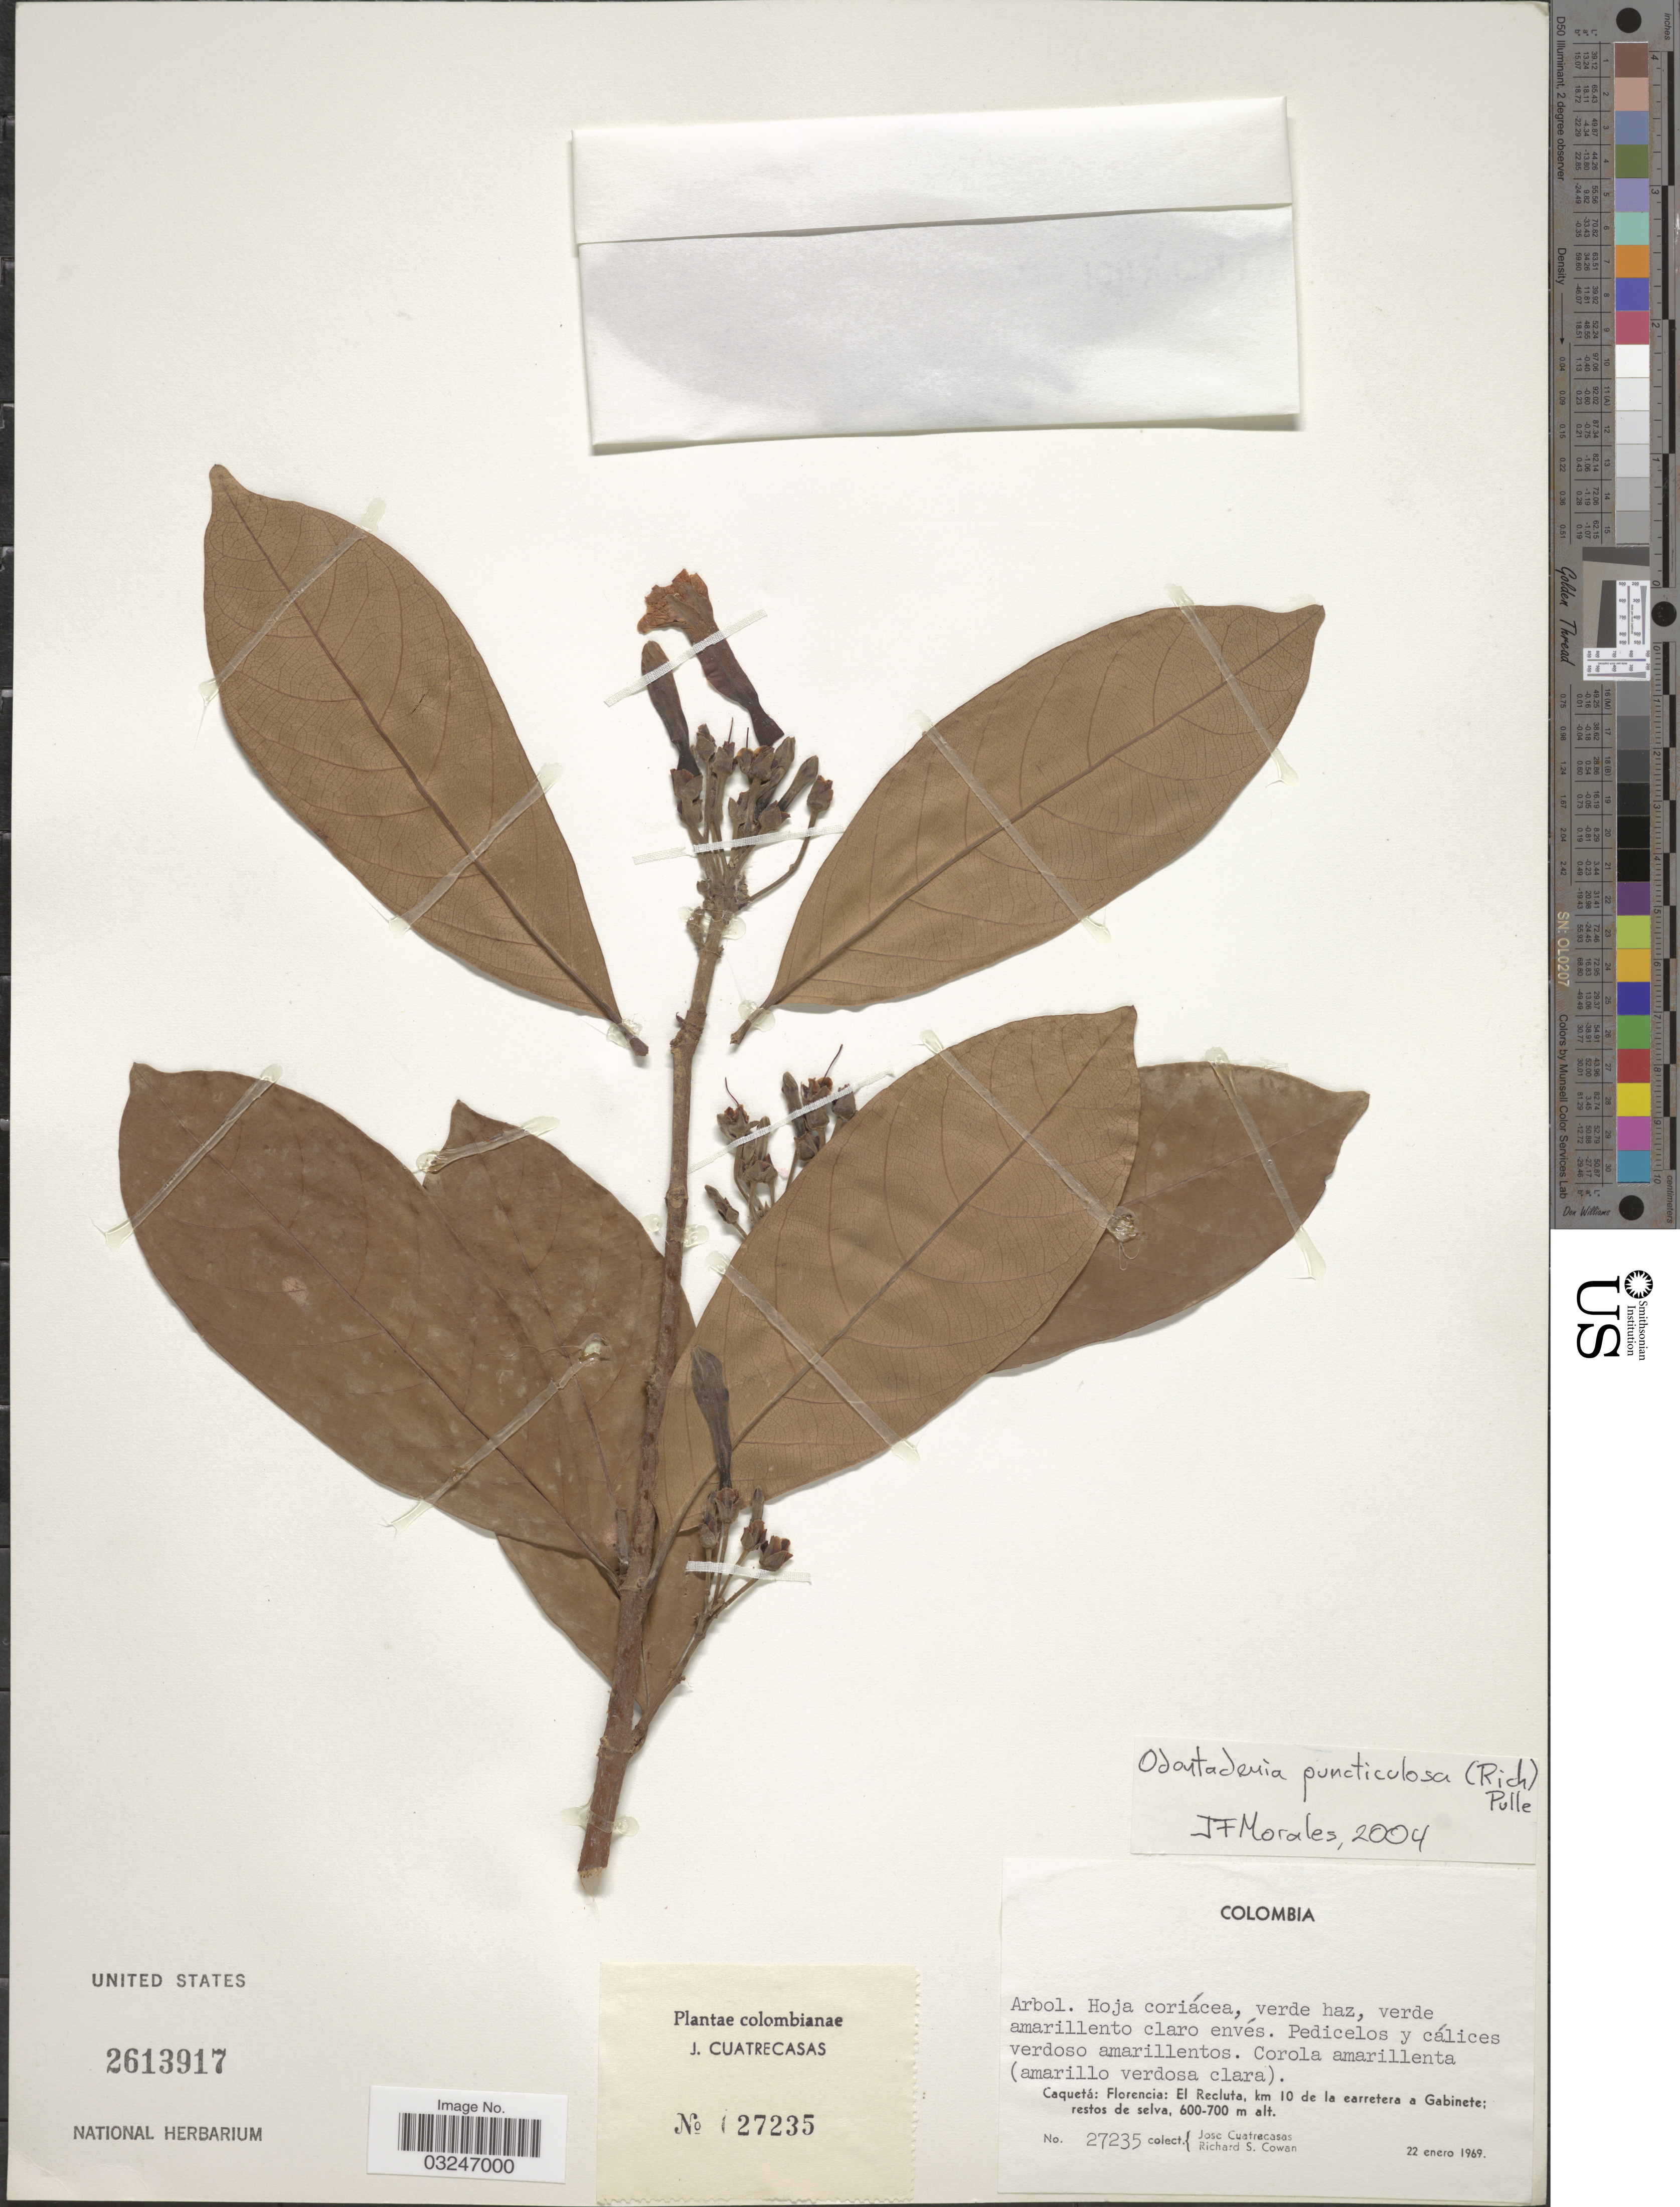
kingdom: Plantae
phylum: Tracheophyta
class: Magnoliopsida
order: Gentianales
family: Apocynaceae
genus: Odontadenia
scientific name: Odontadenia puncticulosa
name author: (Rich.) Pulle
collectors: J. Cuatrecasas & R. S. Cowan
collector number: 27235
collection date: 1969-01-22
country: Colombia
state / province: Caquetá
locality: Florencia: El Recluta, km 10 de la carretera a Gabinete.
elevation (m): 600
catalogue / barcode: US 2613917